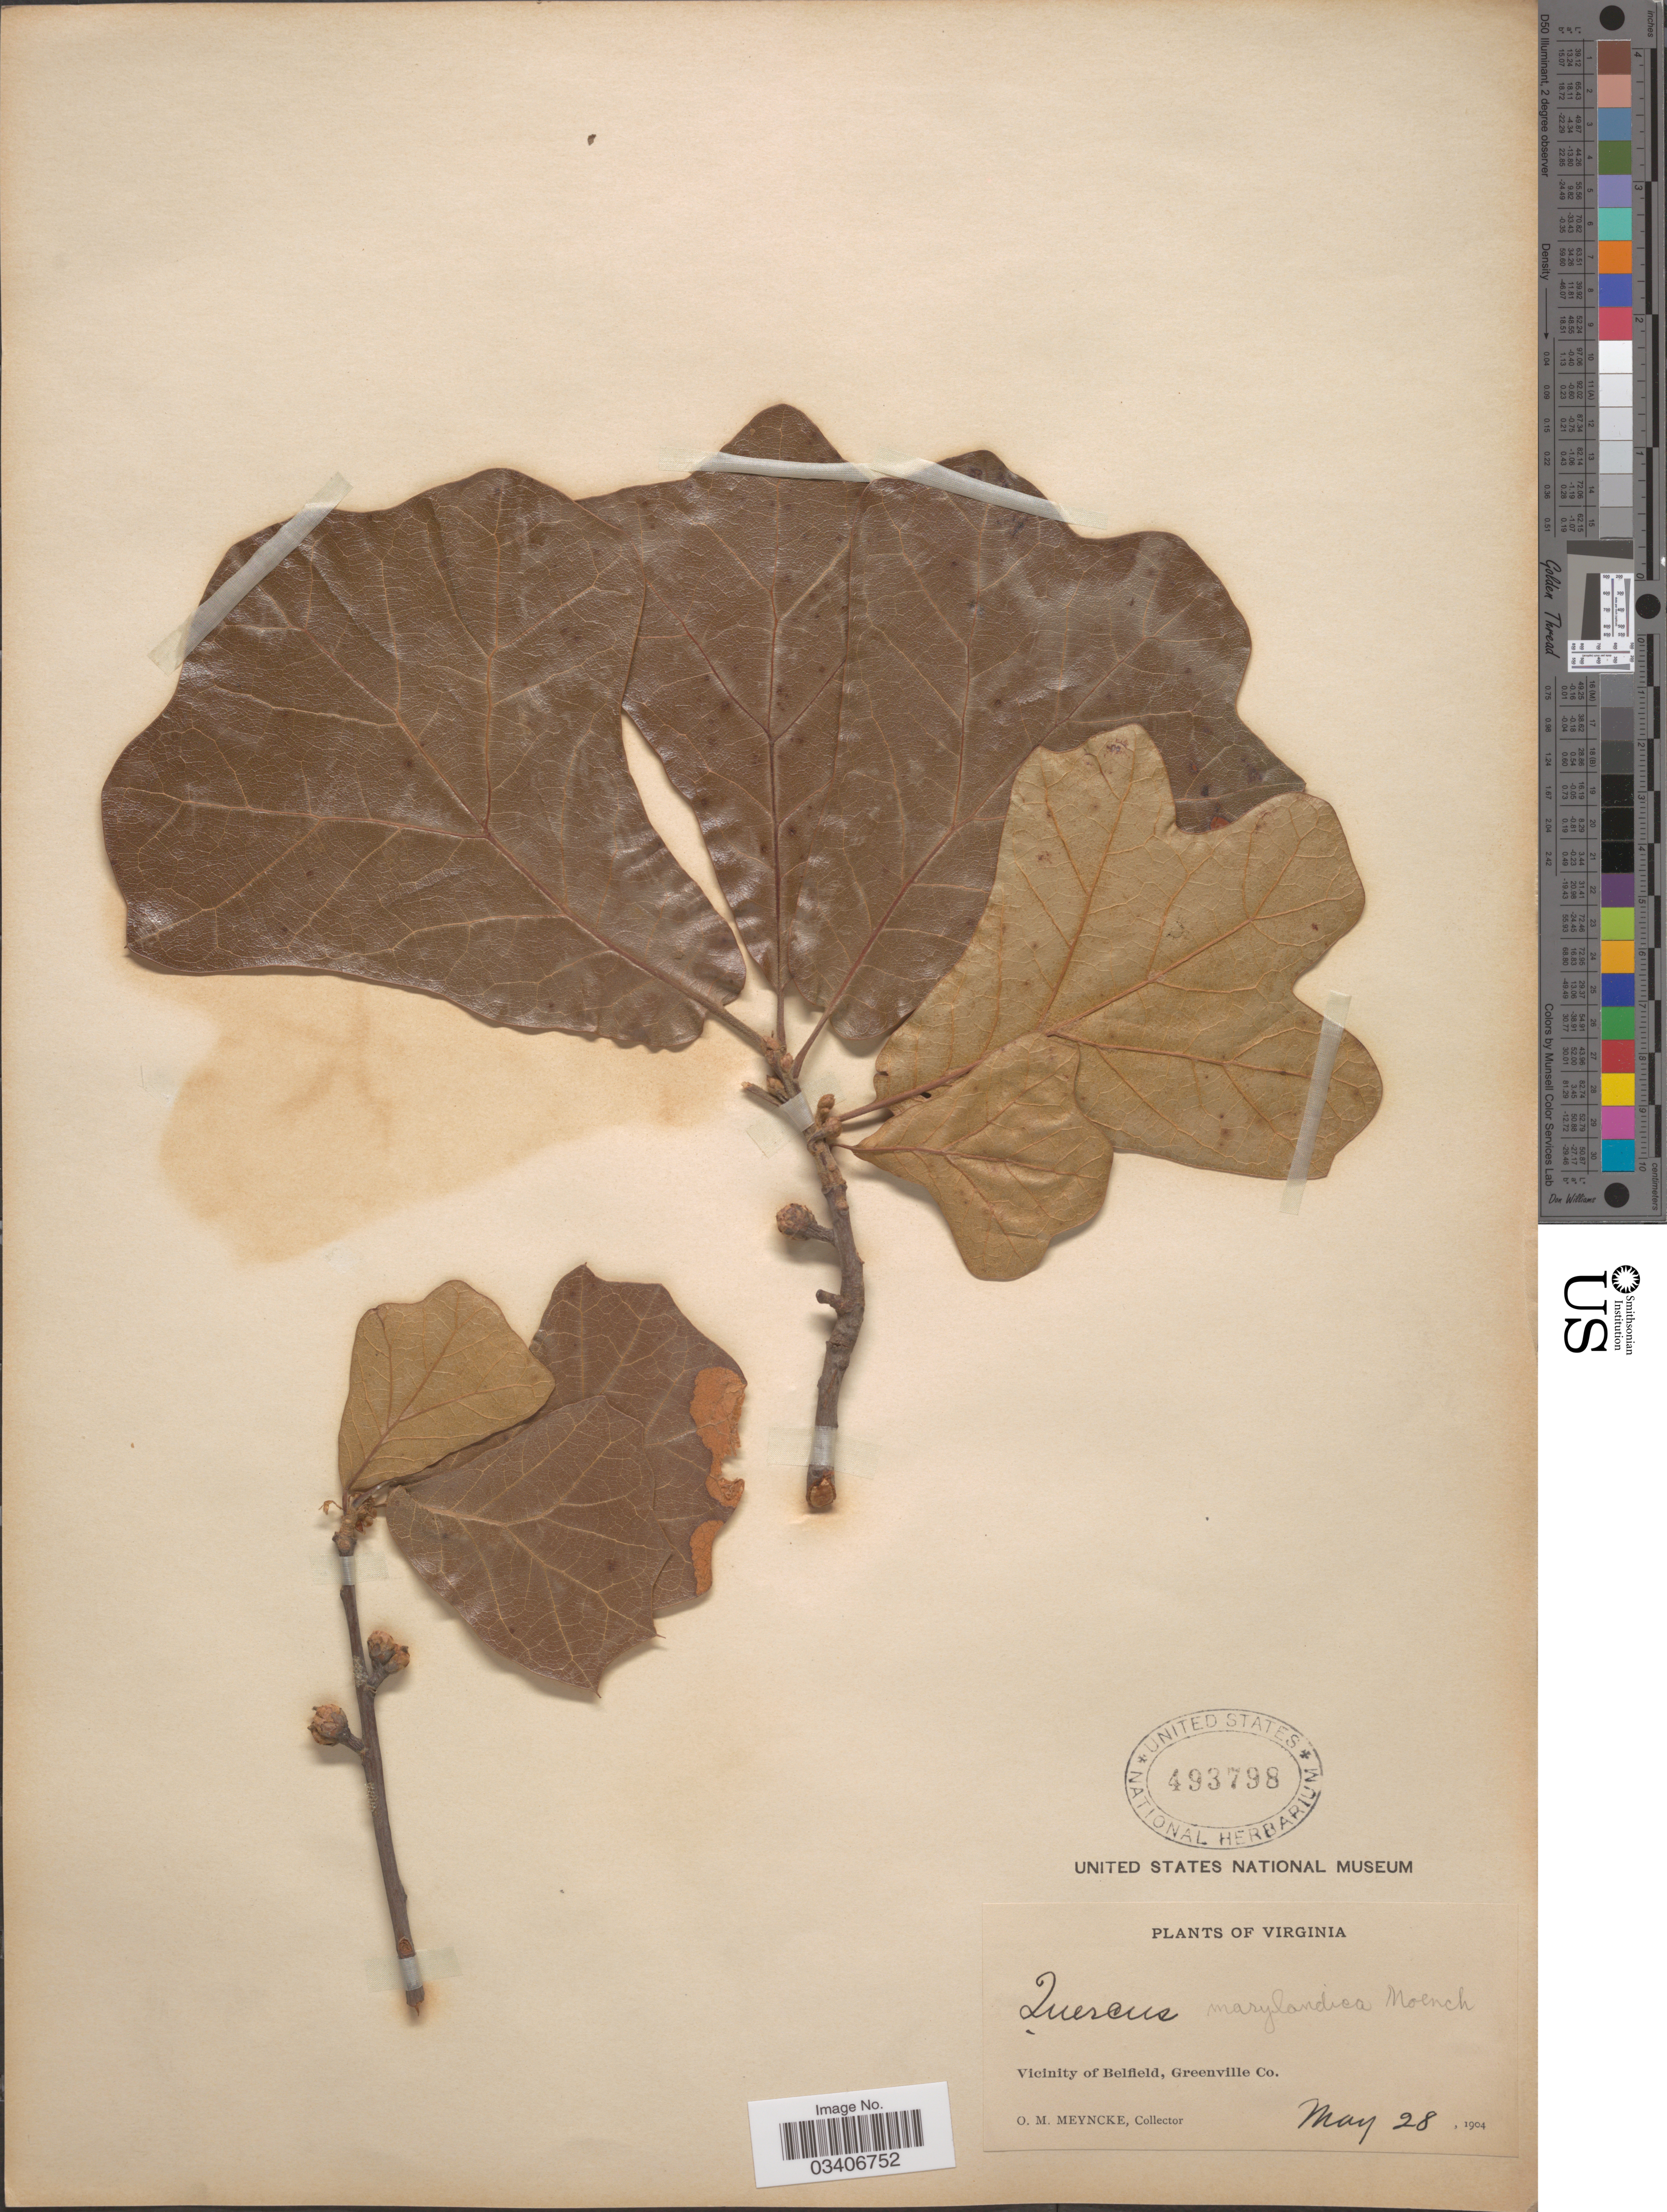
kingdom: Plantae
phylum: Tracheophyta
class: Magnoliopsida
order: Fagales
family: Fagaceae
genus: Quercus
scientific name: Quercus marilandica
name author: (L.) Münchh.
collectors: O. Meyncke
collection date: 1904-05-28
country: United States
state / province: Virginia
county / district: Greensville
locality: Vicinity of Belfield, Greenville Co.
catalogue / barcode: US 493798